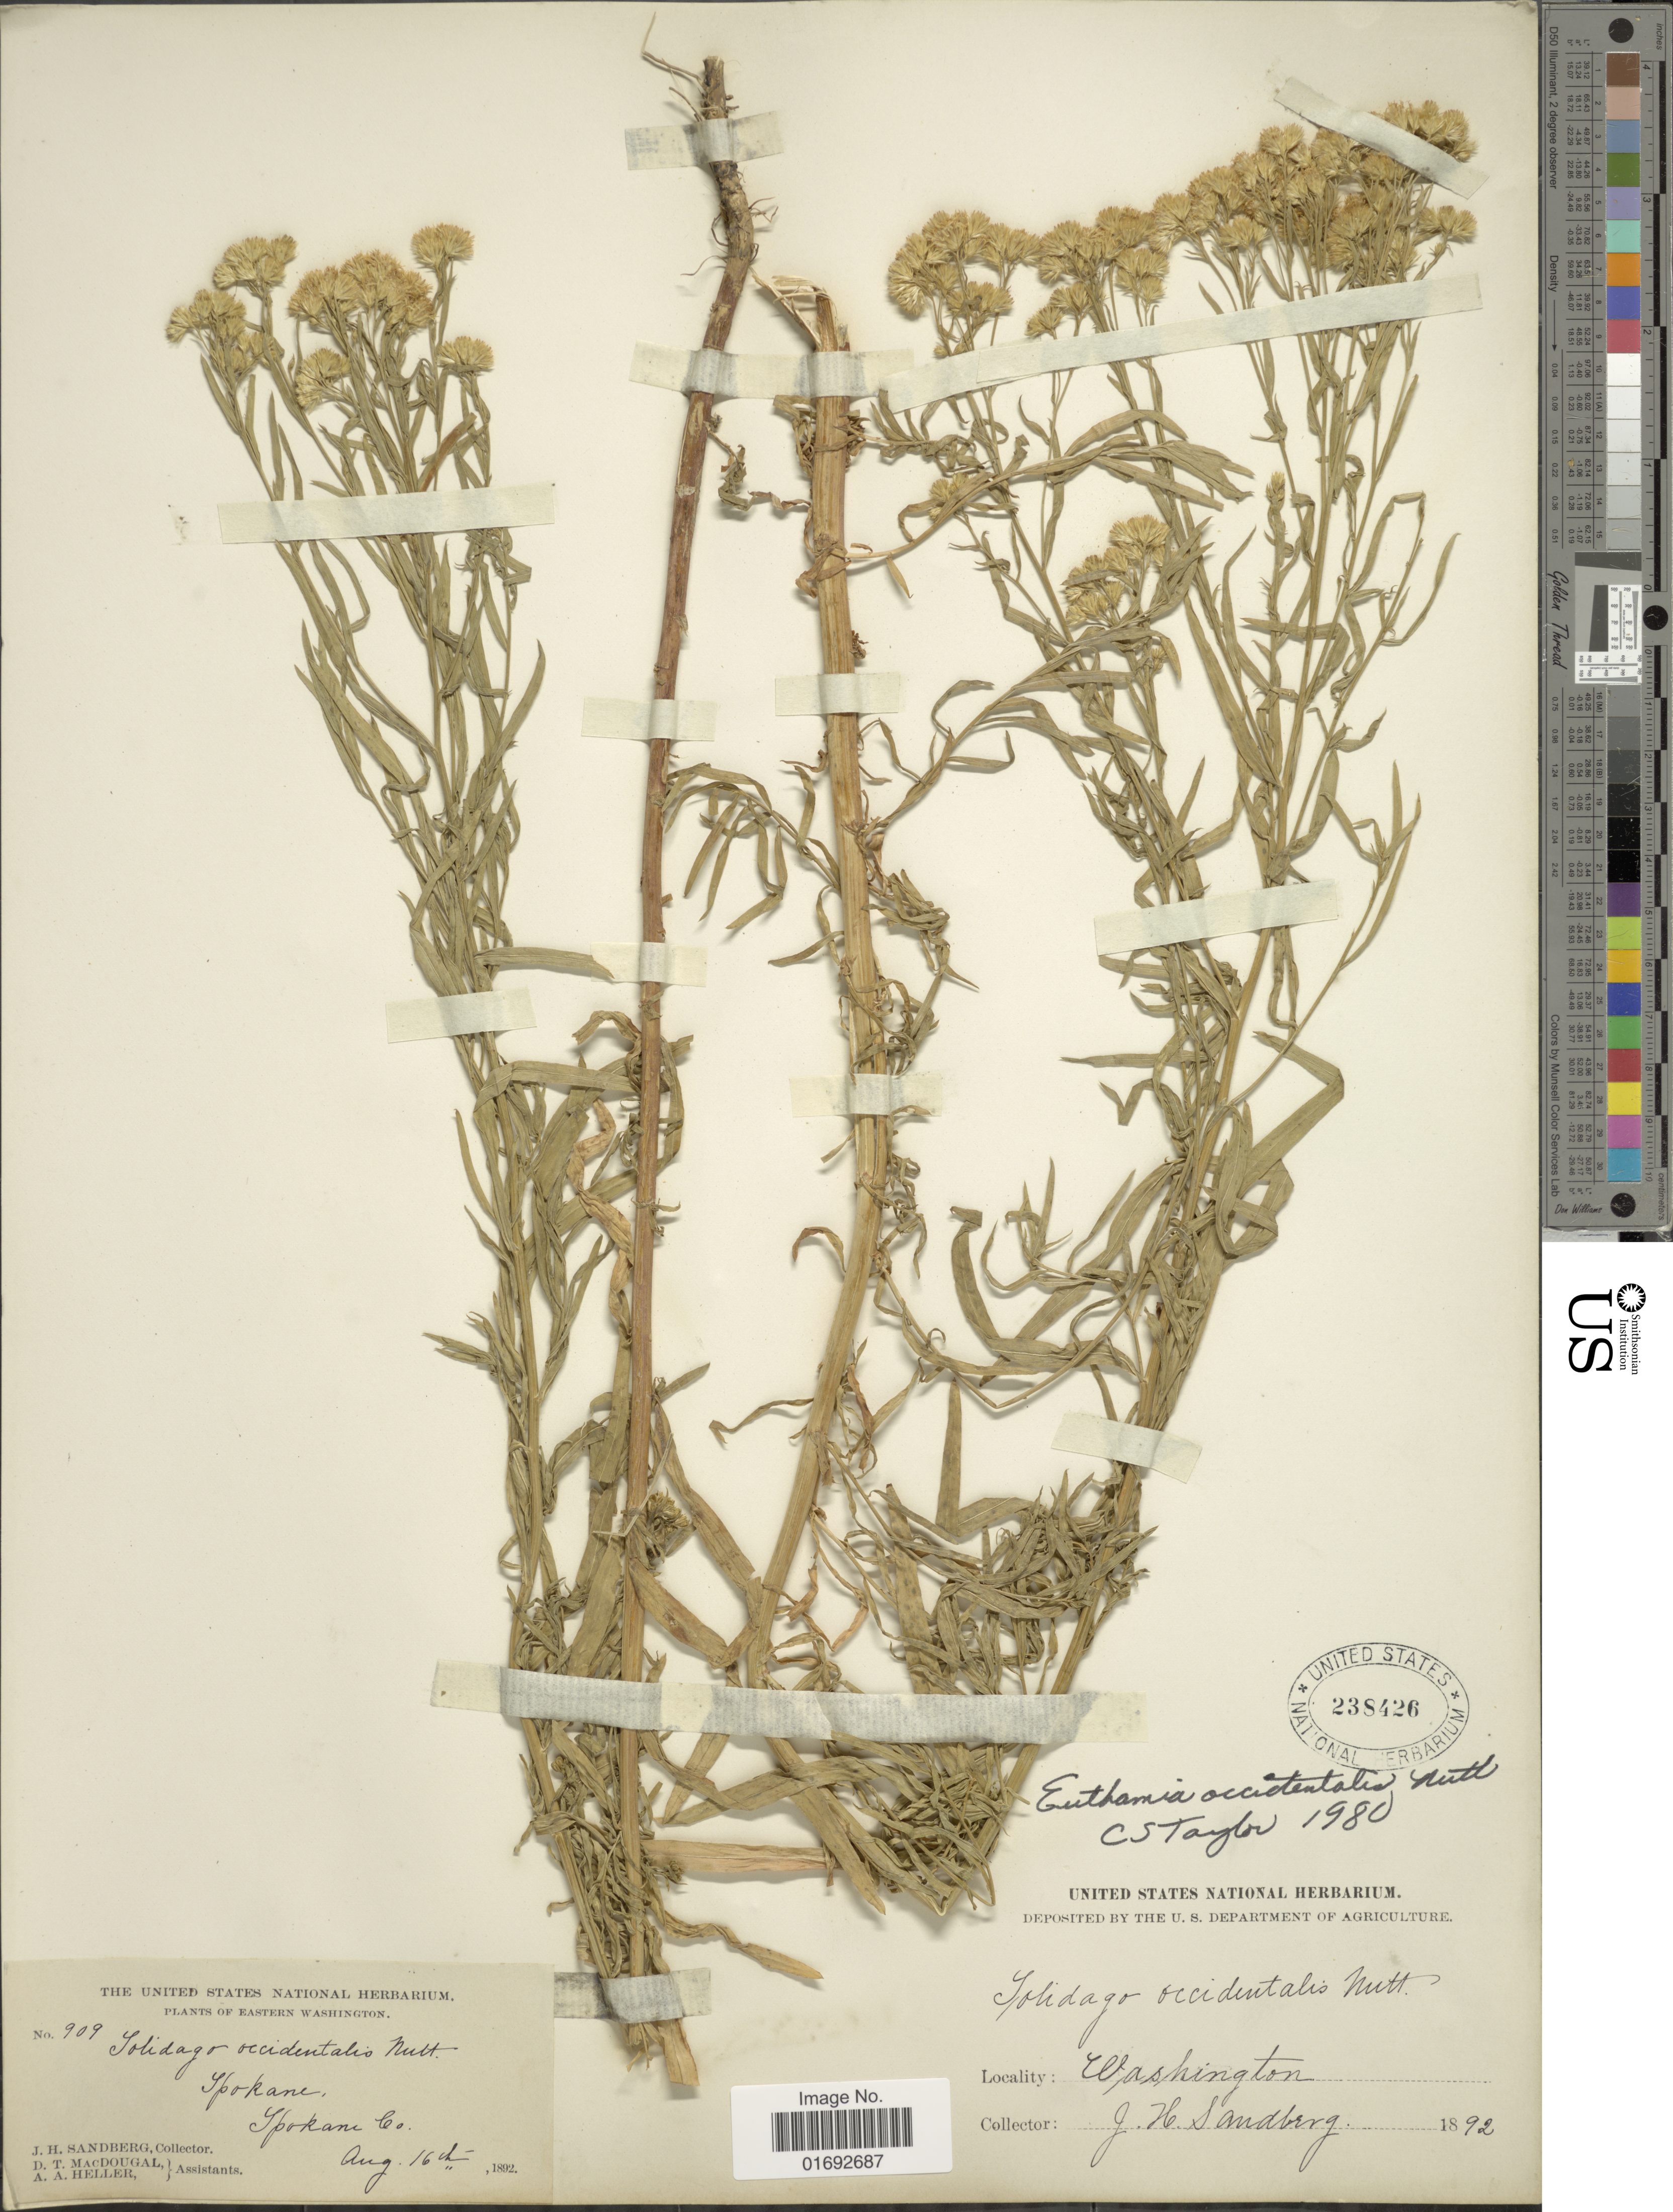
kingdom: Plantae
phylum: Tracheophyta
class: Magnoliopsida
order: Asterales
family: Asteraceae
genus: Euthamia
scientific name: Euthamia occidentalis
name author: Nutt.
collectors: J. H. Sandberg, D. T. MacDougal & A. A. Heller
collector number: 909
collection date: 1892-08-16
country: United States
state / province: Washington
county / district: Spokane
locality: Eastern Washington, Spokane, Spokane Co.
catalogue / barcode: US 238426